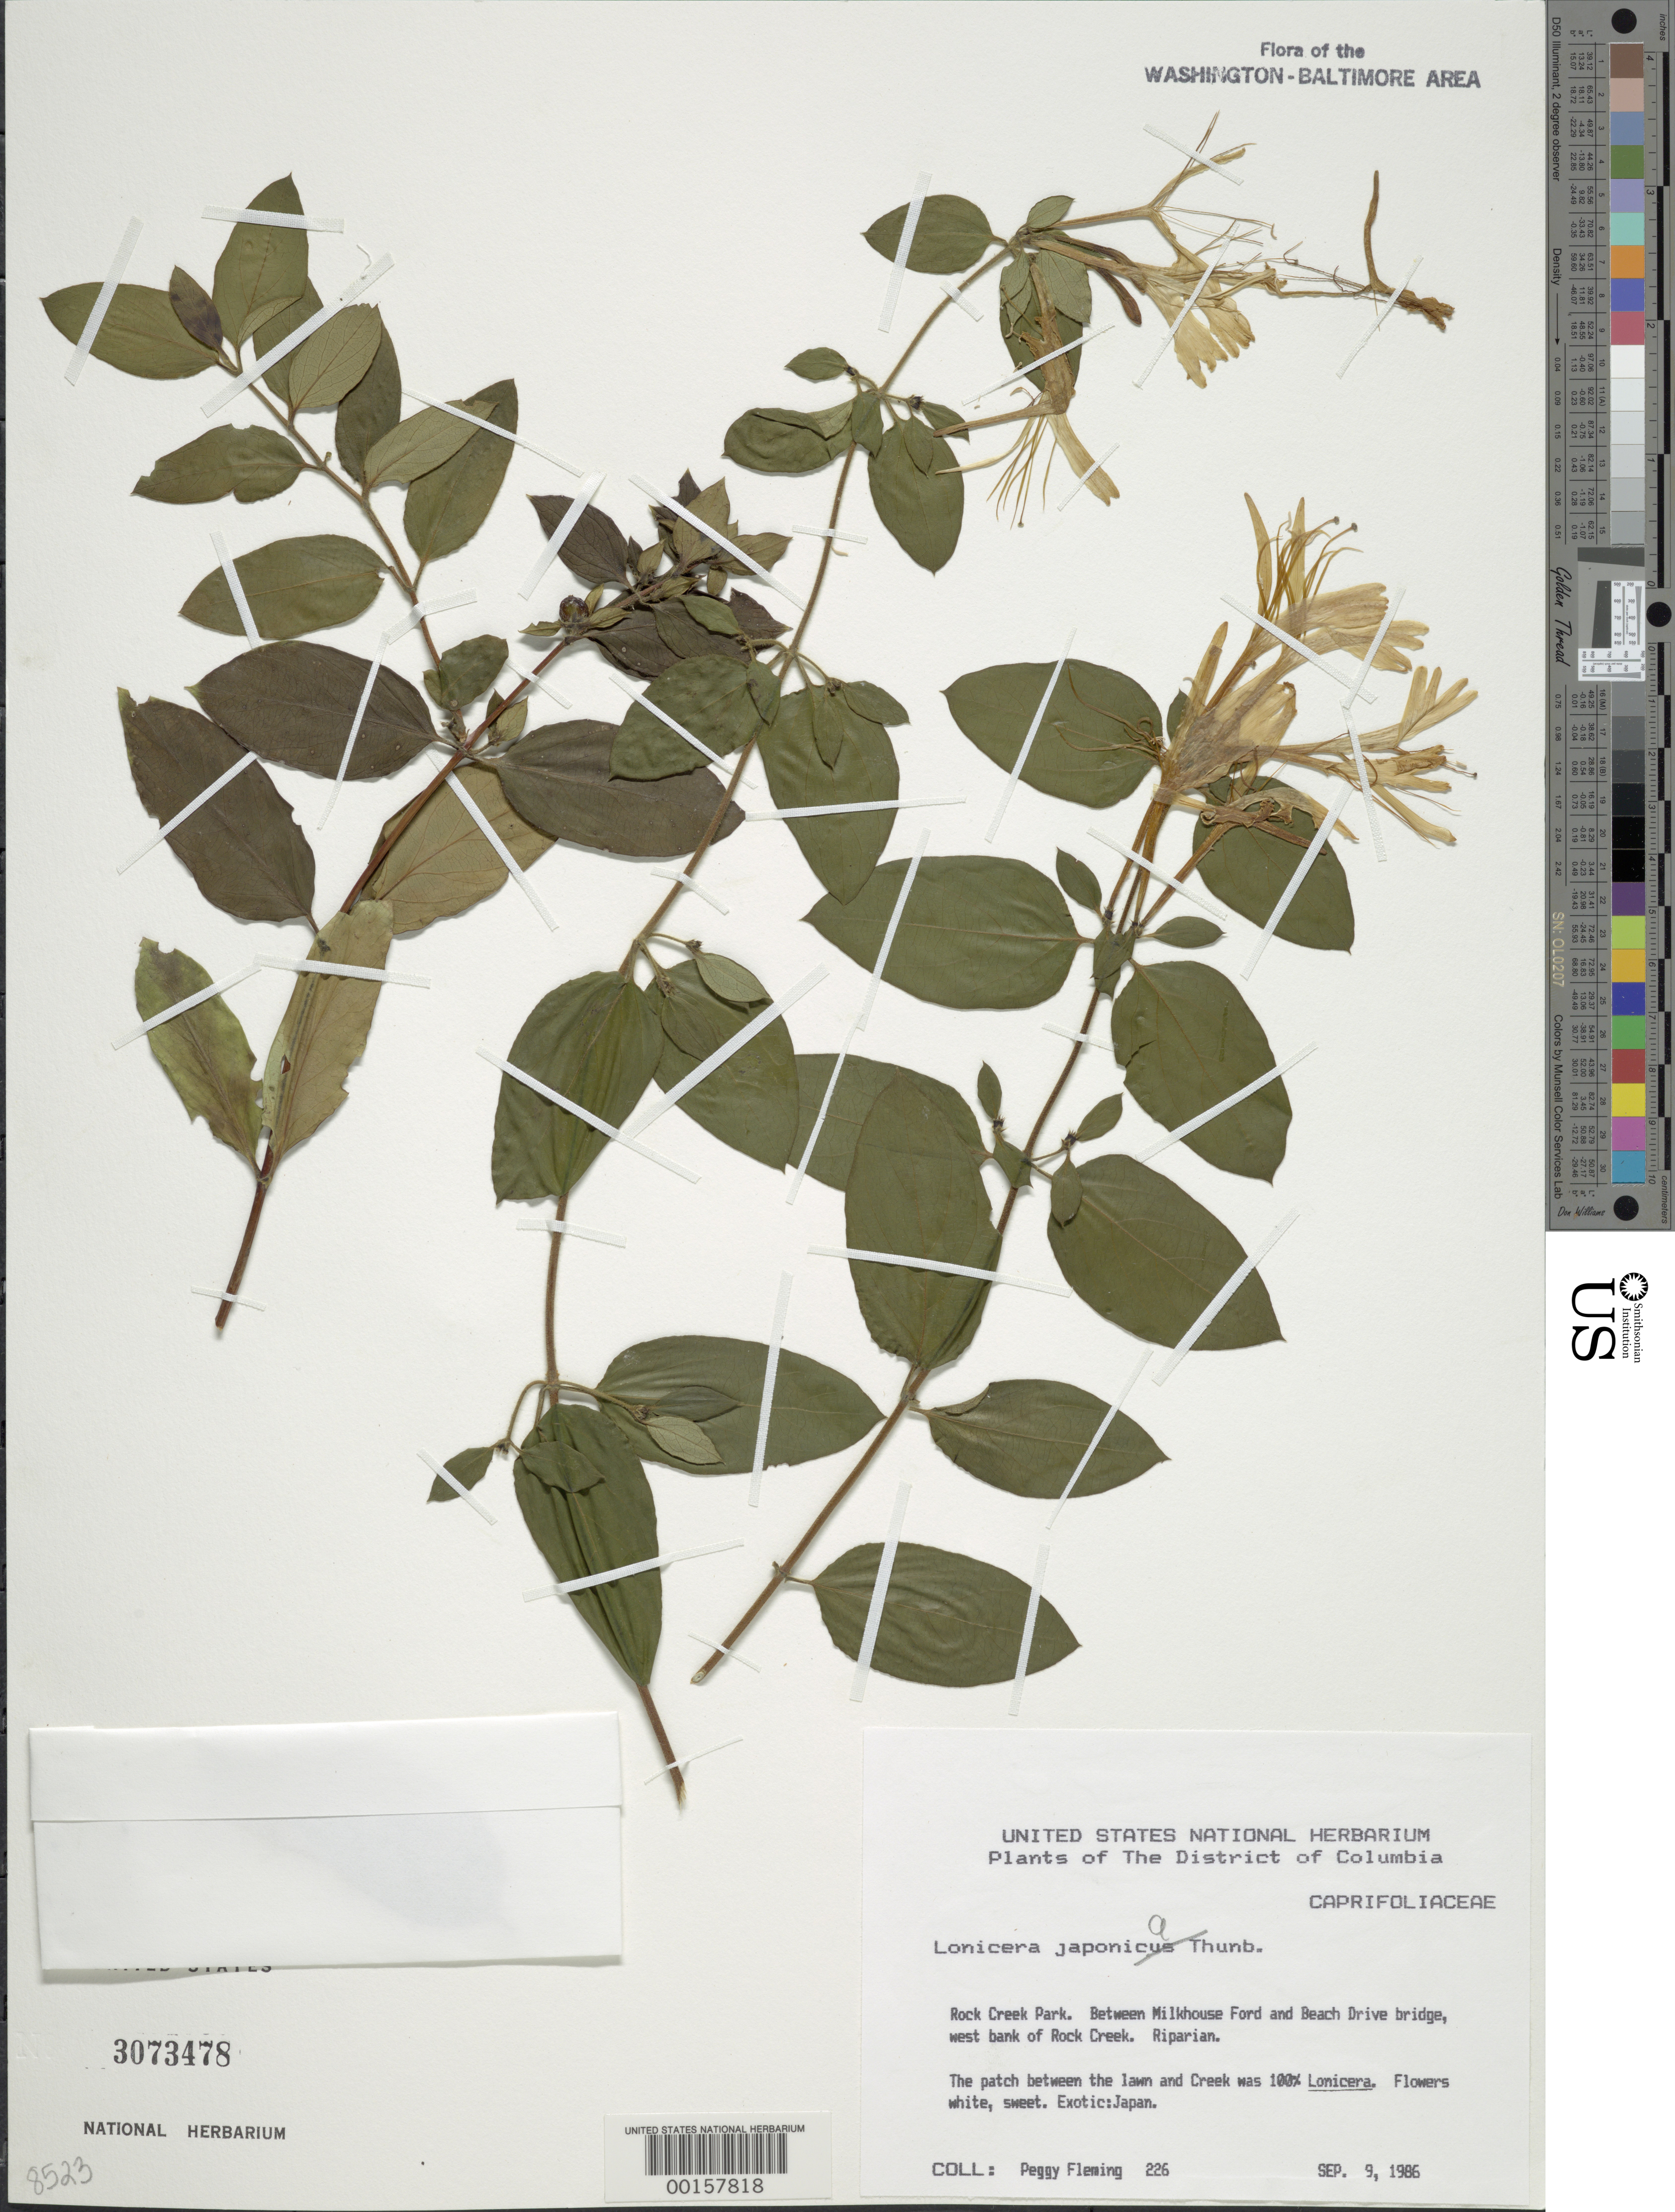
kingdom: Plantae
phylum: Tracheophyta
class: Magnoliopsida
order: Dipsacales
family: Caprifoliaceae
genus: Lonicera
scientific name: Lonicera japonica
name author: Thunb.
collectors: P. Fleming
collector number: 226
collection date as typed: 09 Sep 1986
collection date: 1986-09-09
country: United States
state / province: District of Columbia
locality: Rock Creek Park. Between Milkhouse Ford and Beach Drive Bridge,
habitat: Riparian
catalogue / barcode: US 3073478